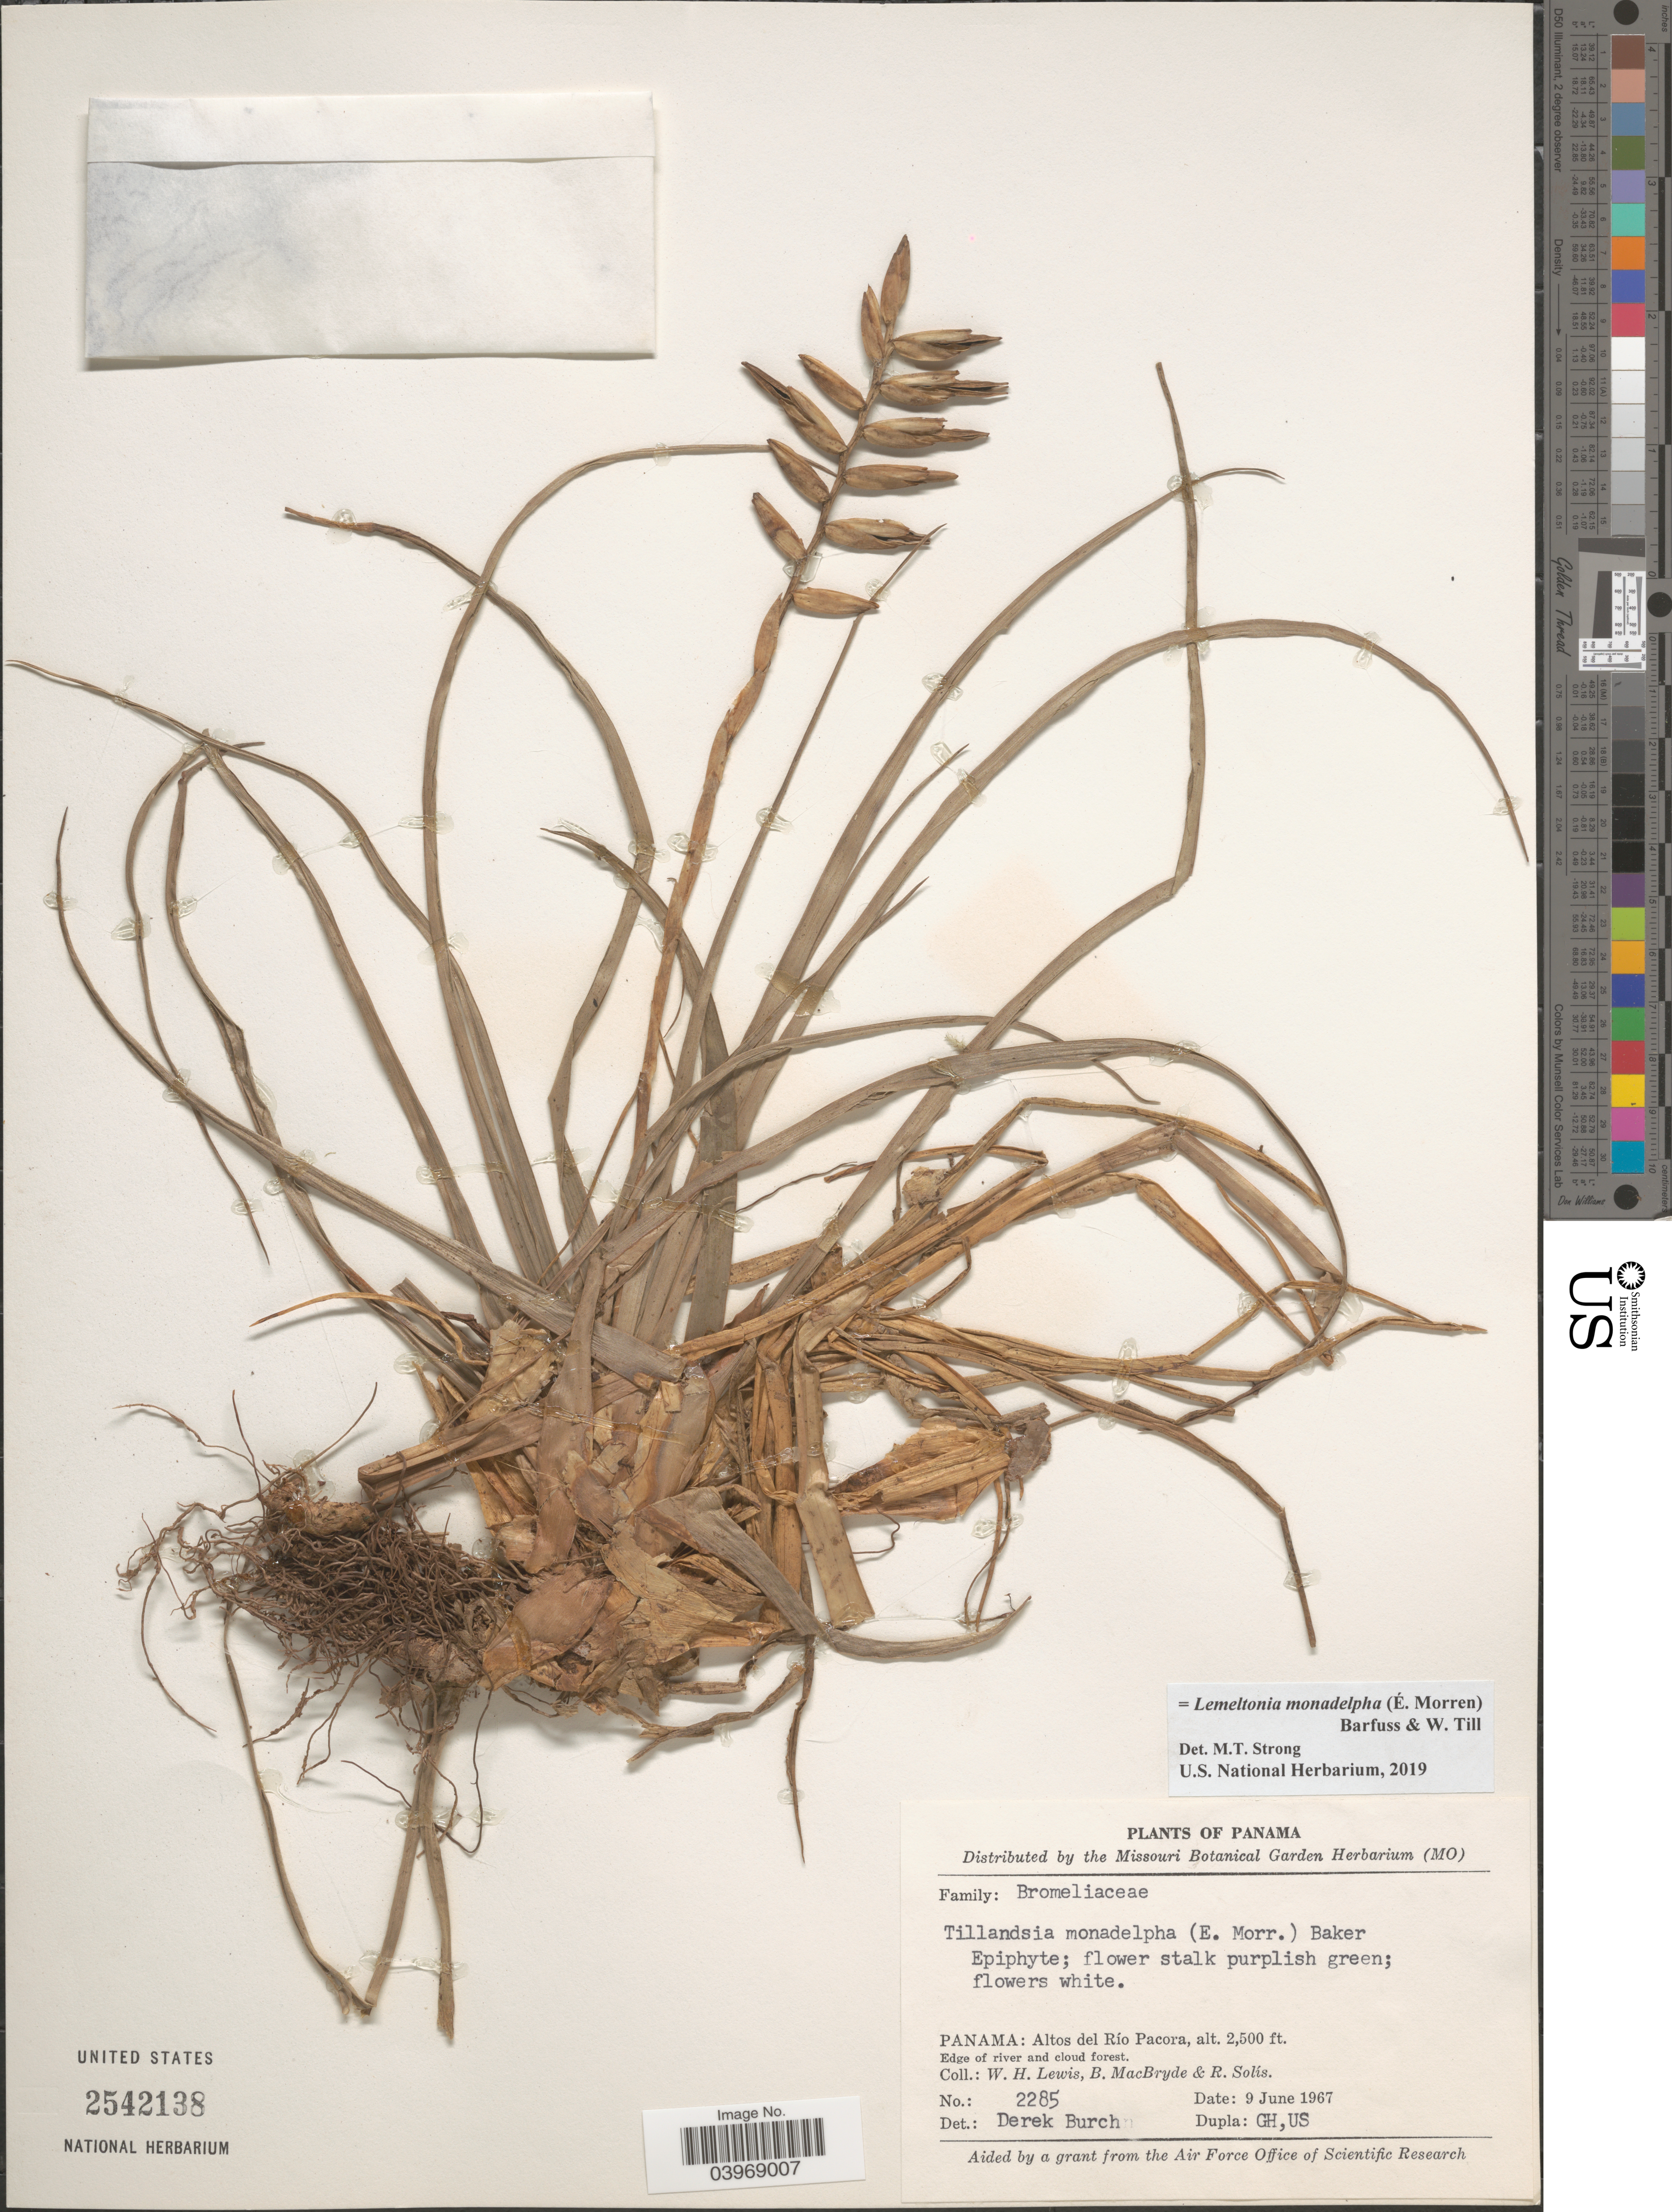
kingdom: Plantae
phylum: Tracheophyta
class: Liliopsida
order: Poales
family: Bromeliaceae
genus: Lemeltonia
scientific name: Lemeltonia monadelpha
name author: (É. Morren) Barfuss & W. Till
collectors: W. H. Lewis, B. MacBryde & R. Solis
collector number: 2285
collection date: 1967-06-09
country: Panama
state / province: Panamá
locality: Altos del Río Pacora.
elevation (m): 762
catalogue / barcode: US 2542138